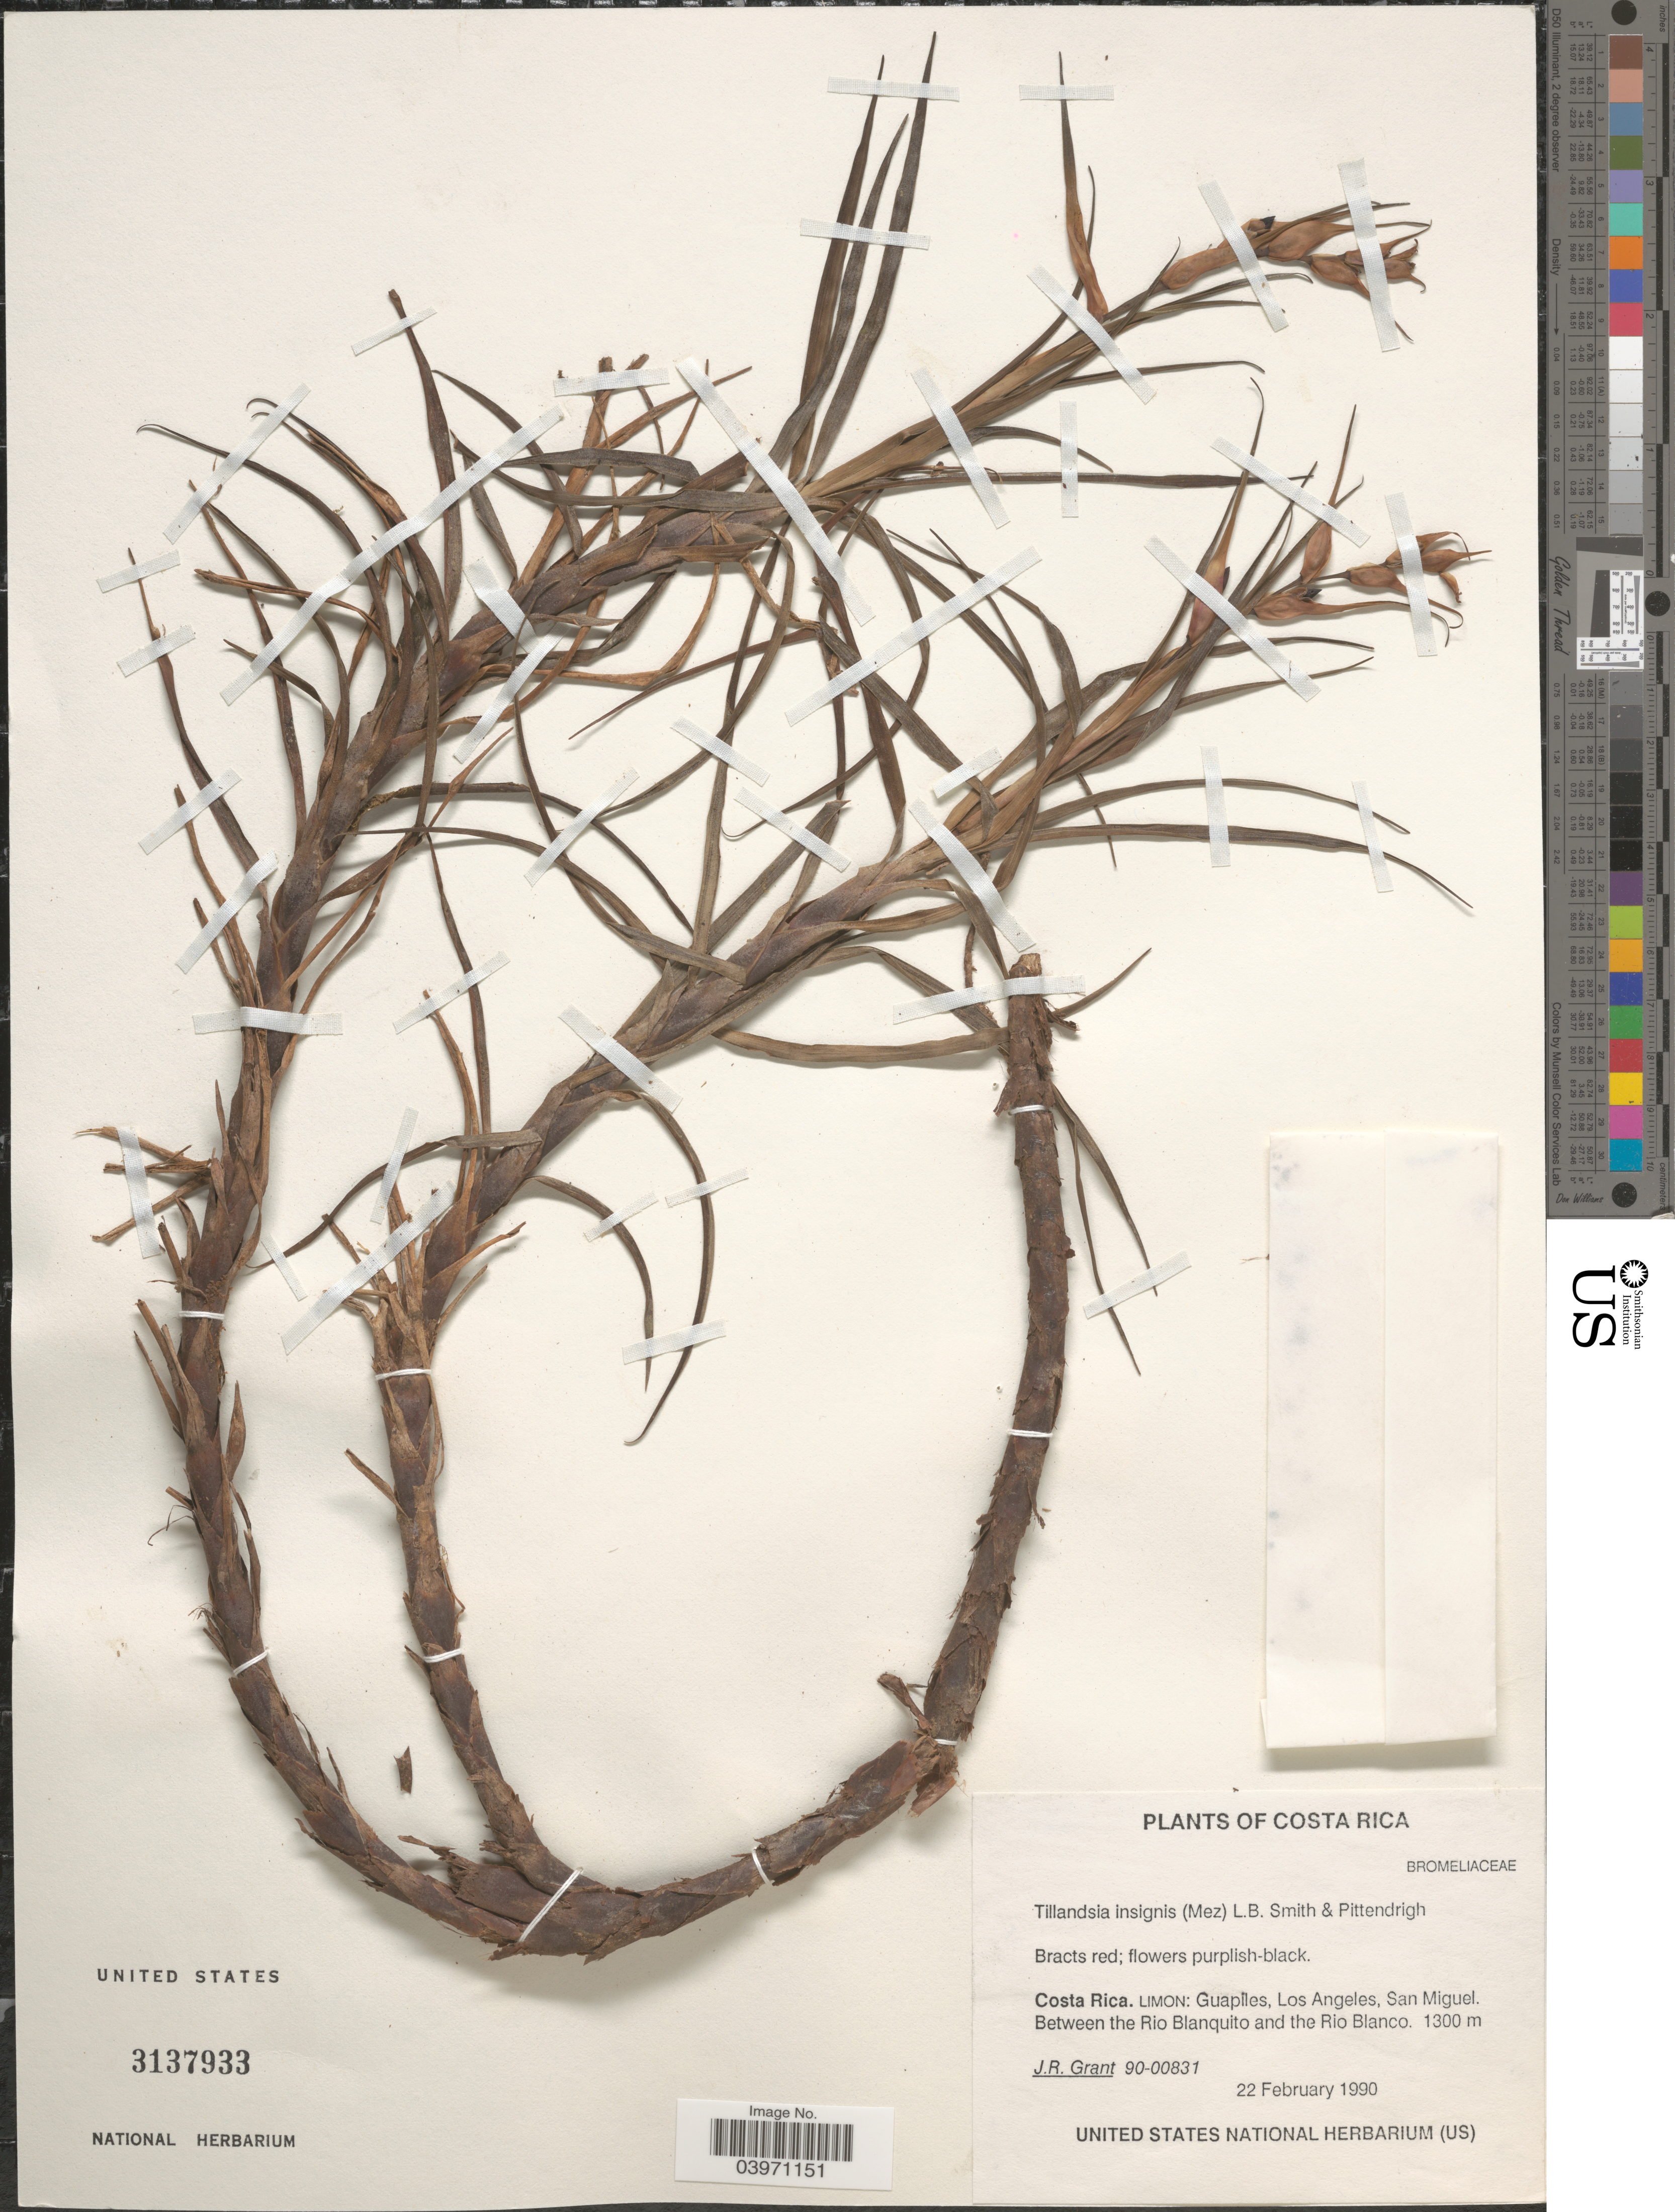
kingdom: Plantae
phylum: Tracheophyta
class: Liliopsida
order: Poales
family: Bromeliaceae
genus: Tillandsia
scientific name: Tillandsia insignis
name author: (Mez) L.B. Sm. & Pittendr.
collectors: J. Grant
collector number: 90-00831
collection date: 1990-02-22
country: Costa Rica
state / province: Limón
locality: Guapiles, Los Angeles, San Miguel. Between the Rio Blanquito and the Rio Blanco.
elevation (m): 1300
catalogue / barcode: US 3137933